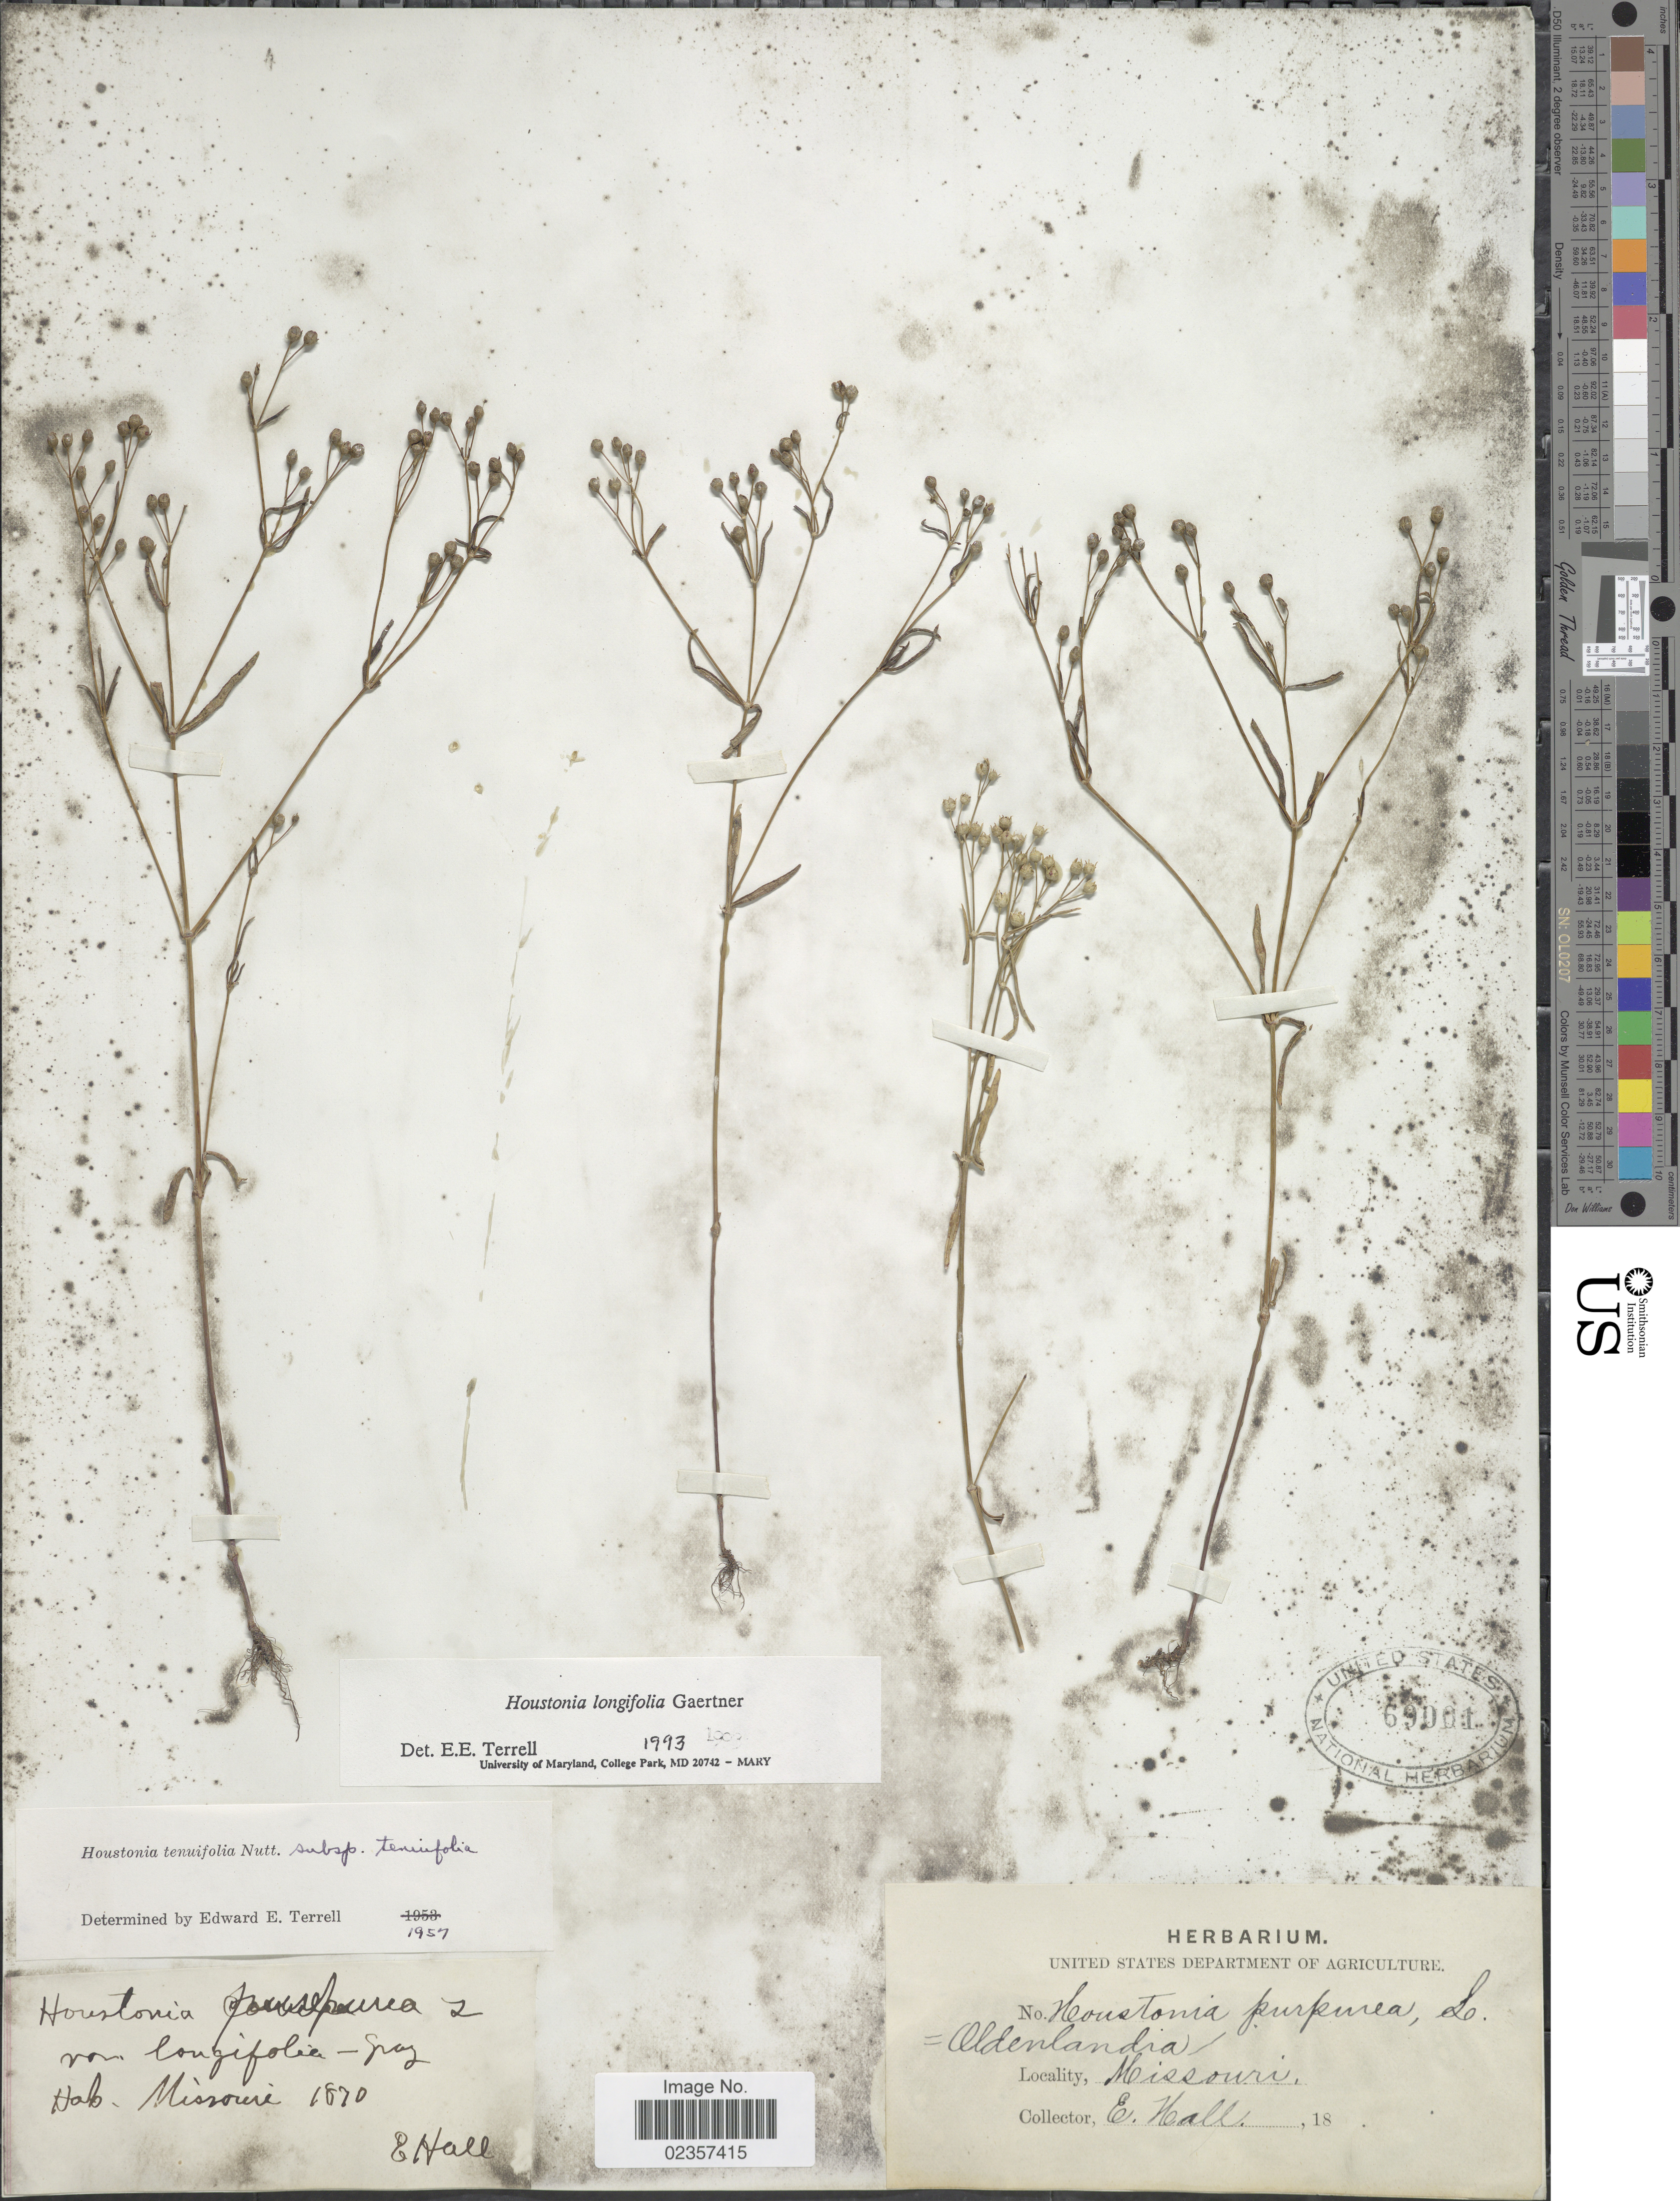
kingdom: Plantae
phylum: Tracheophyta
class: Magnoliopsida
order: Gentianales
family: Rubiaceae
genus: Houstonia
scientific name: Houstonia longifolia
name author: Gaertn.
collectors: E. Hall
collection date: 1870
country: United States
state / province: Missouri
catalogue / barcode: US 69001